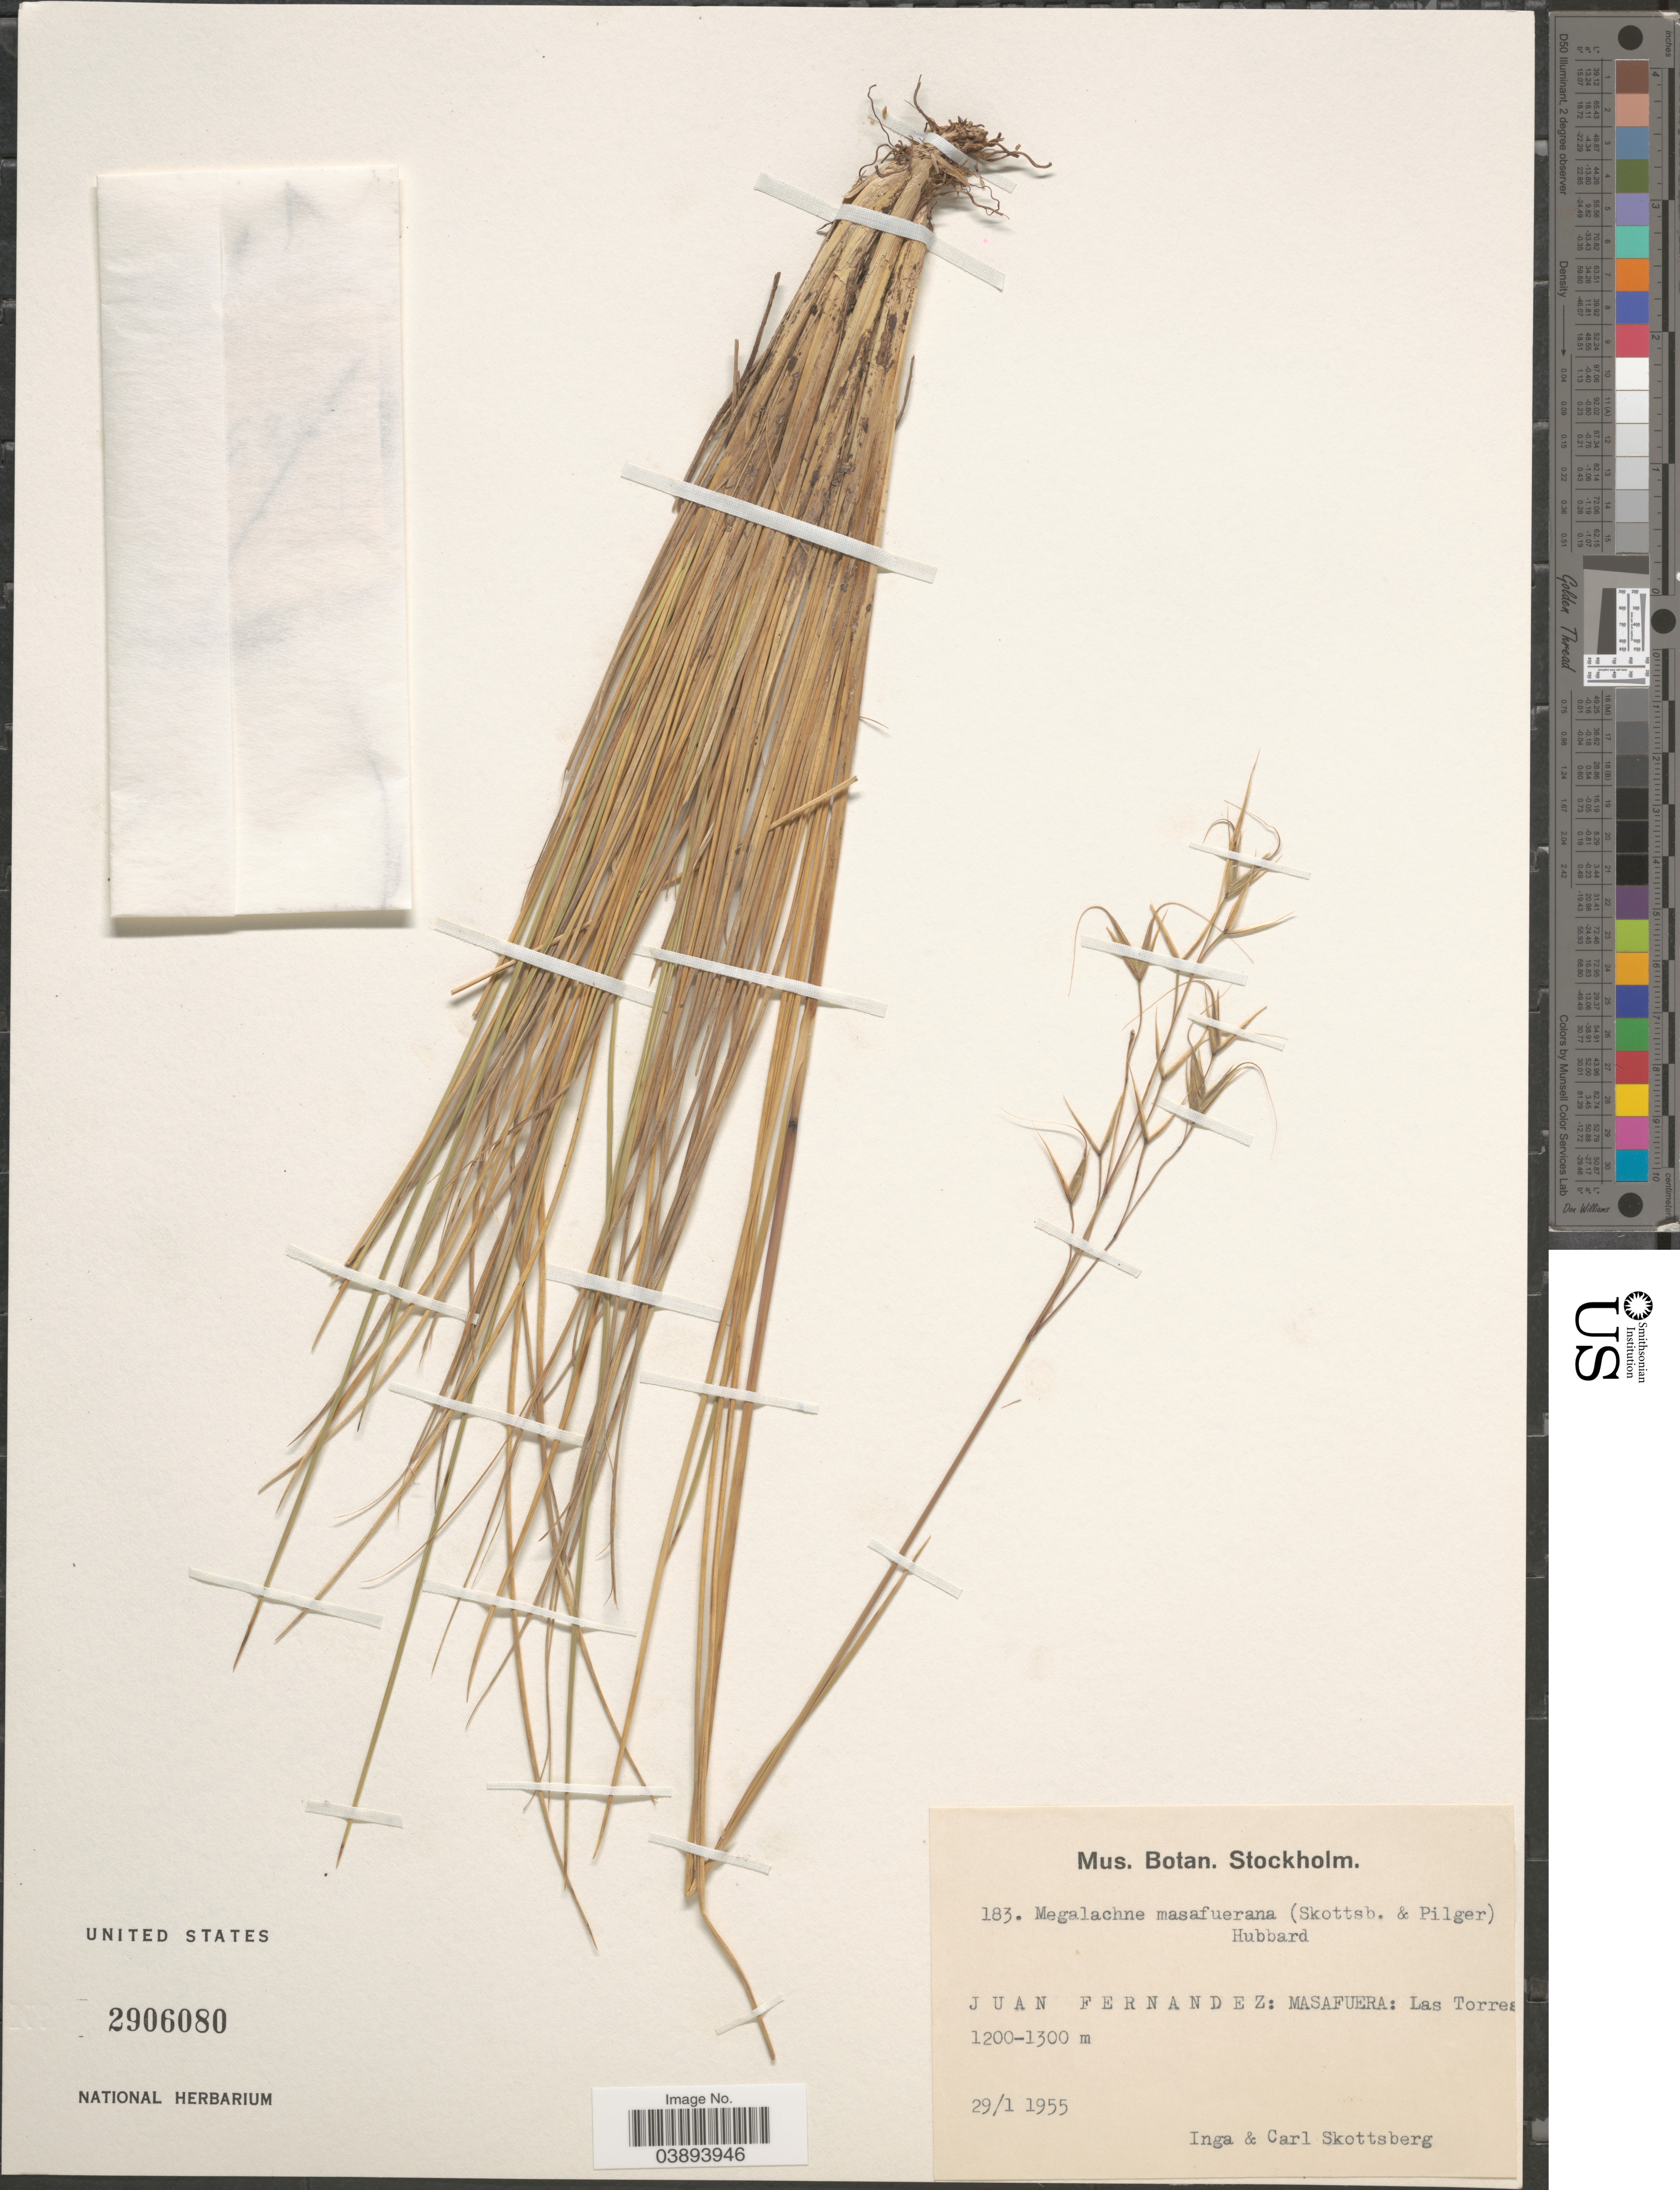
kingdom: Plantae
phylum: Tracheophyta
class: Liliopsida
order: Poales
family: Poaceae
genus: Megalachne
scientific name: Megalachne masafuerana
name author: (Skottsb. & Pilg.) Matthei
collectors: I. Skottsberg & C. Skottsberg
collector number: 183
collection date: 1955-01-29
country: Chile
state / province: Valparaíso (V)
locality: Juan Fernandez: Masafuera: Las Torres.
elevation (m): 1200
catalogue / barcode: US 2906080